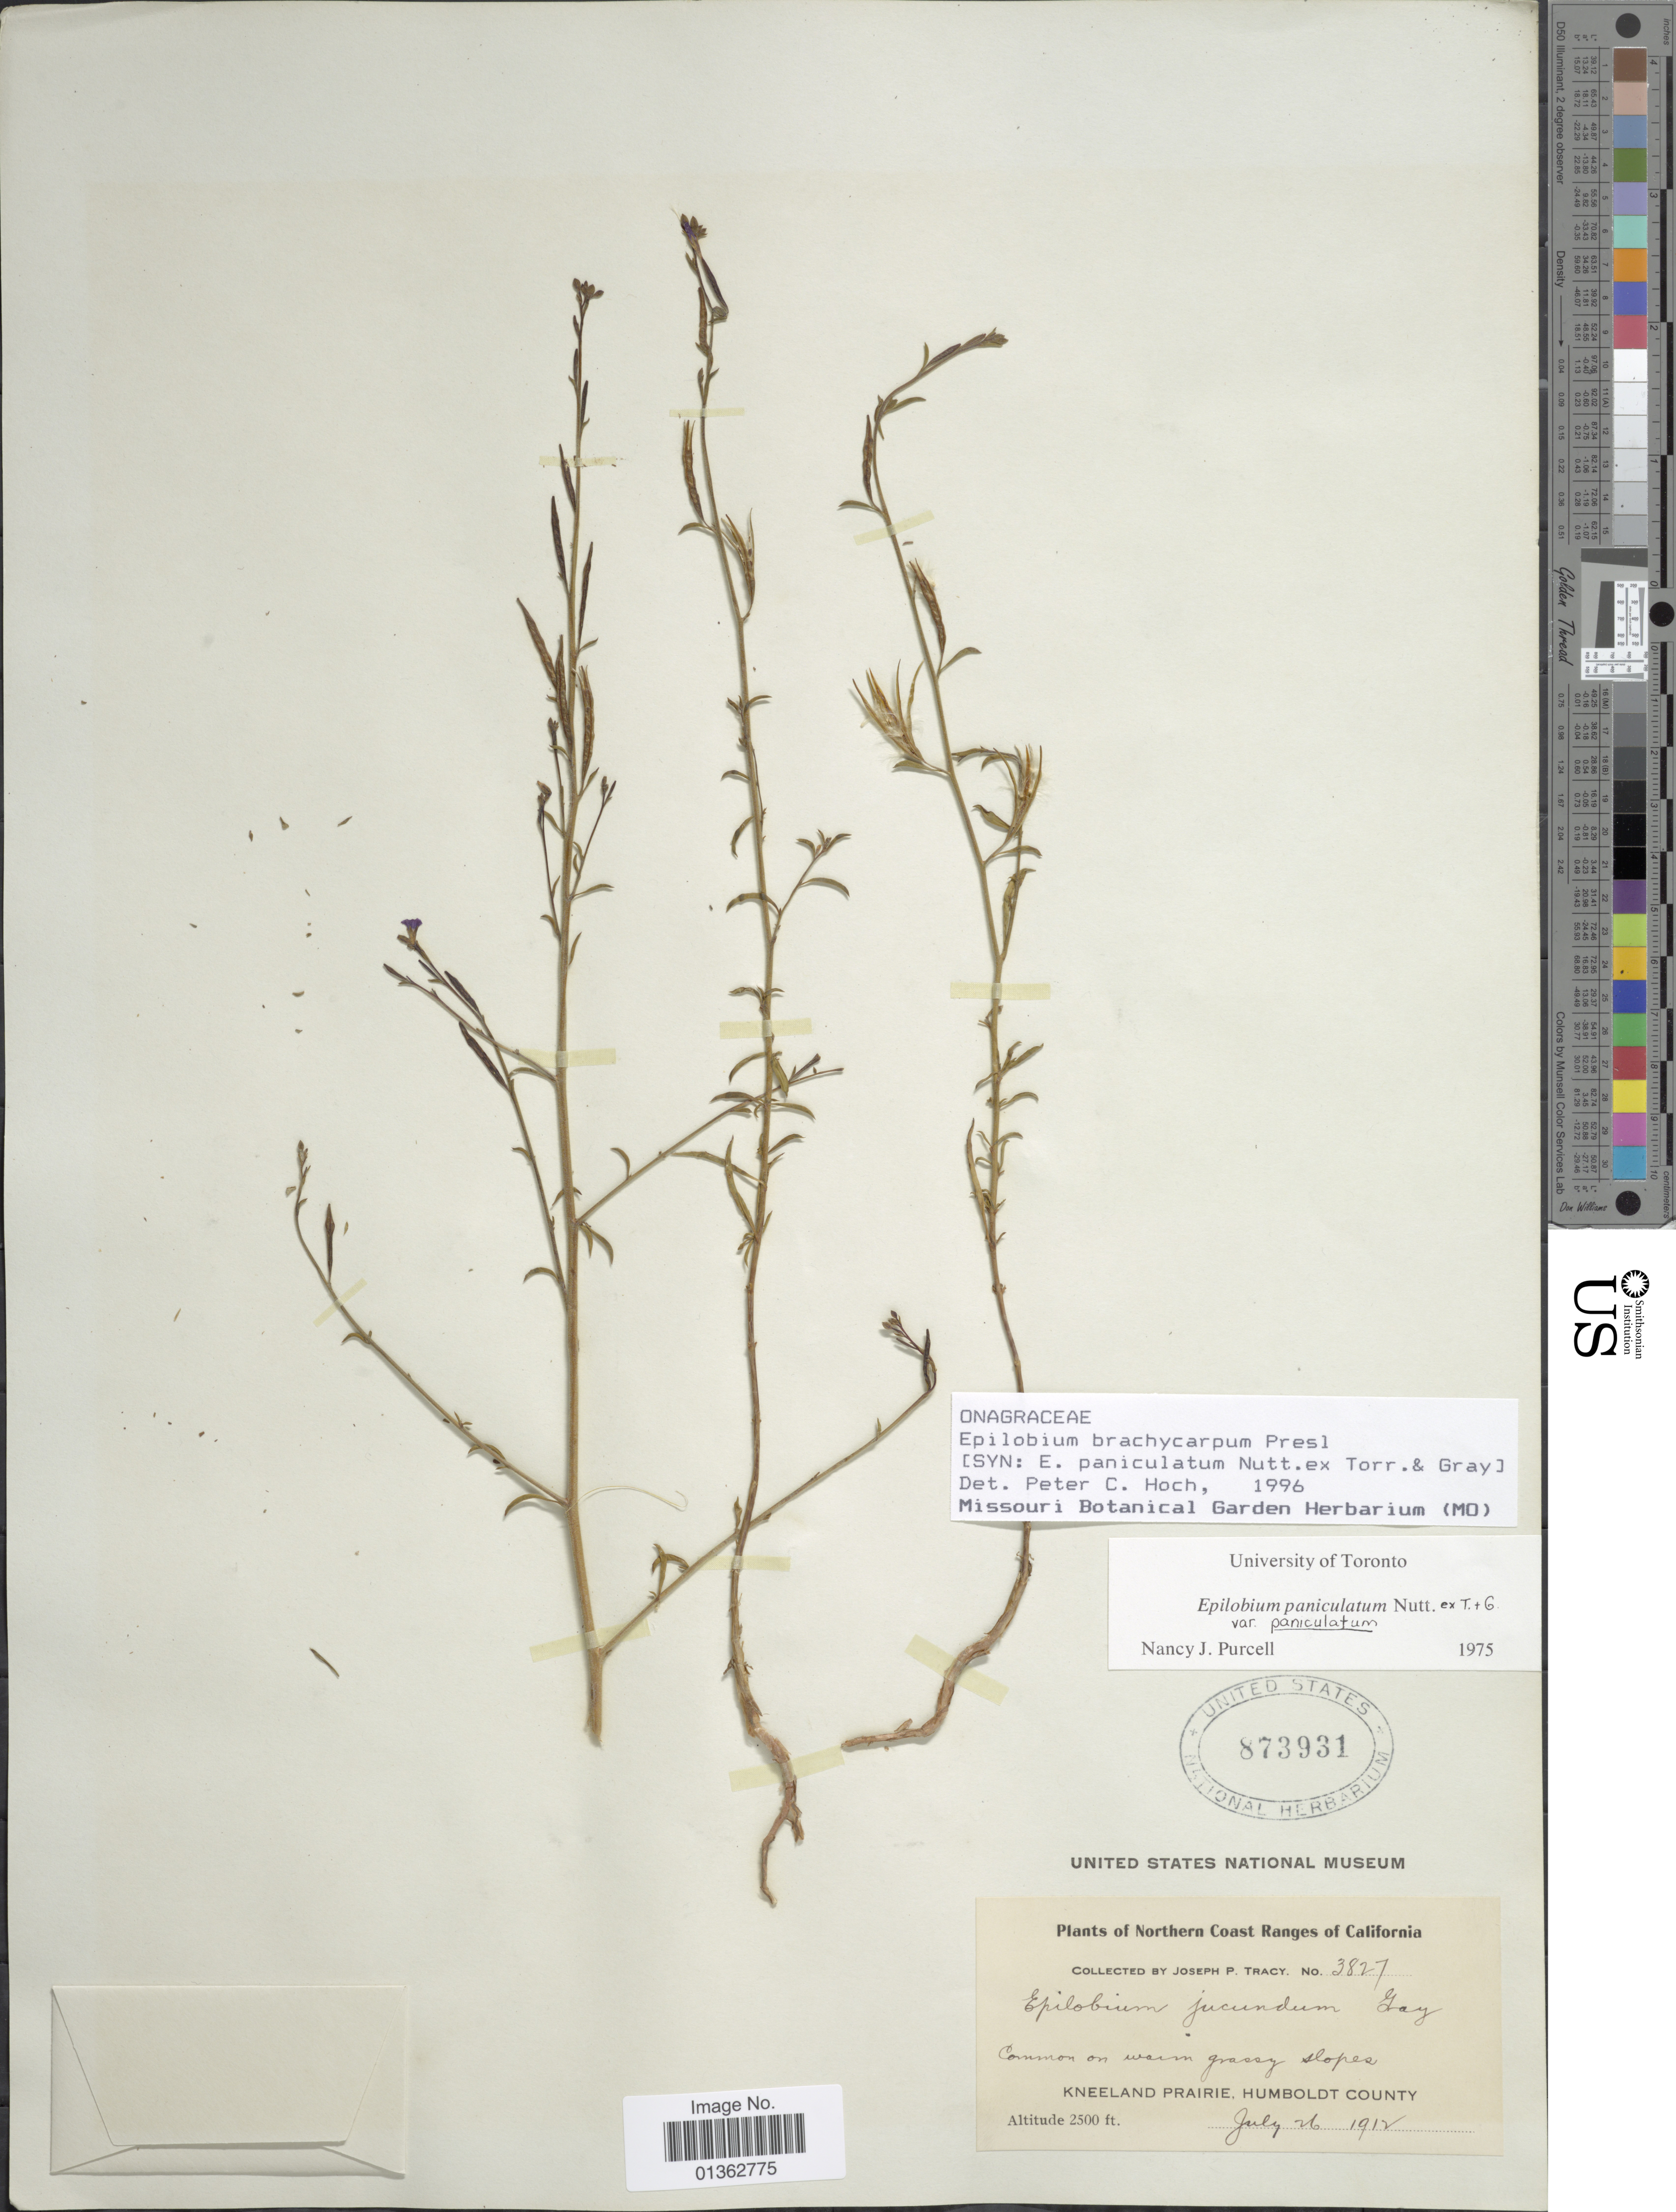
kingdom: Plantae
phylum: Tracheophyta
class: Magnoliopsida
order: Myrtales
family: Onagraceae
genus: Epilobium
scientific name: Epilobium brachycarpum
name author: C. Presl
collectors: J. Tracy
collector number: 3827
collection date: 1912-07-26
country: United States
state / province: California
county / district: Humboldt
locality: Northern Coast Ranges. Kneeland Prairie, Humboldt County.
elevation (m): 762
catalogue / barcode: US 873931